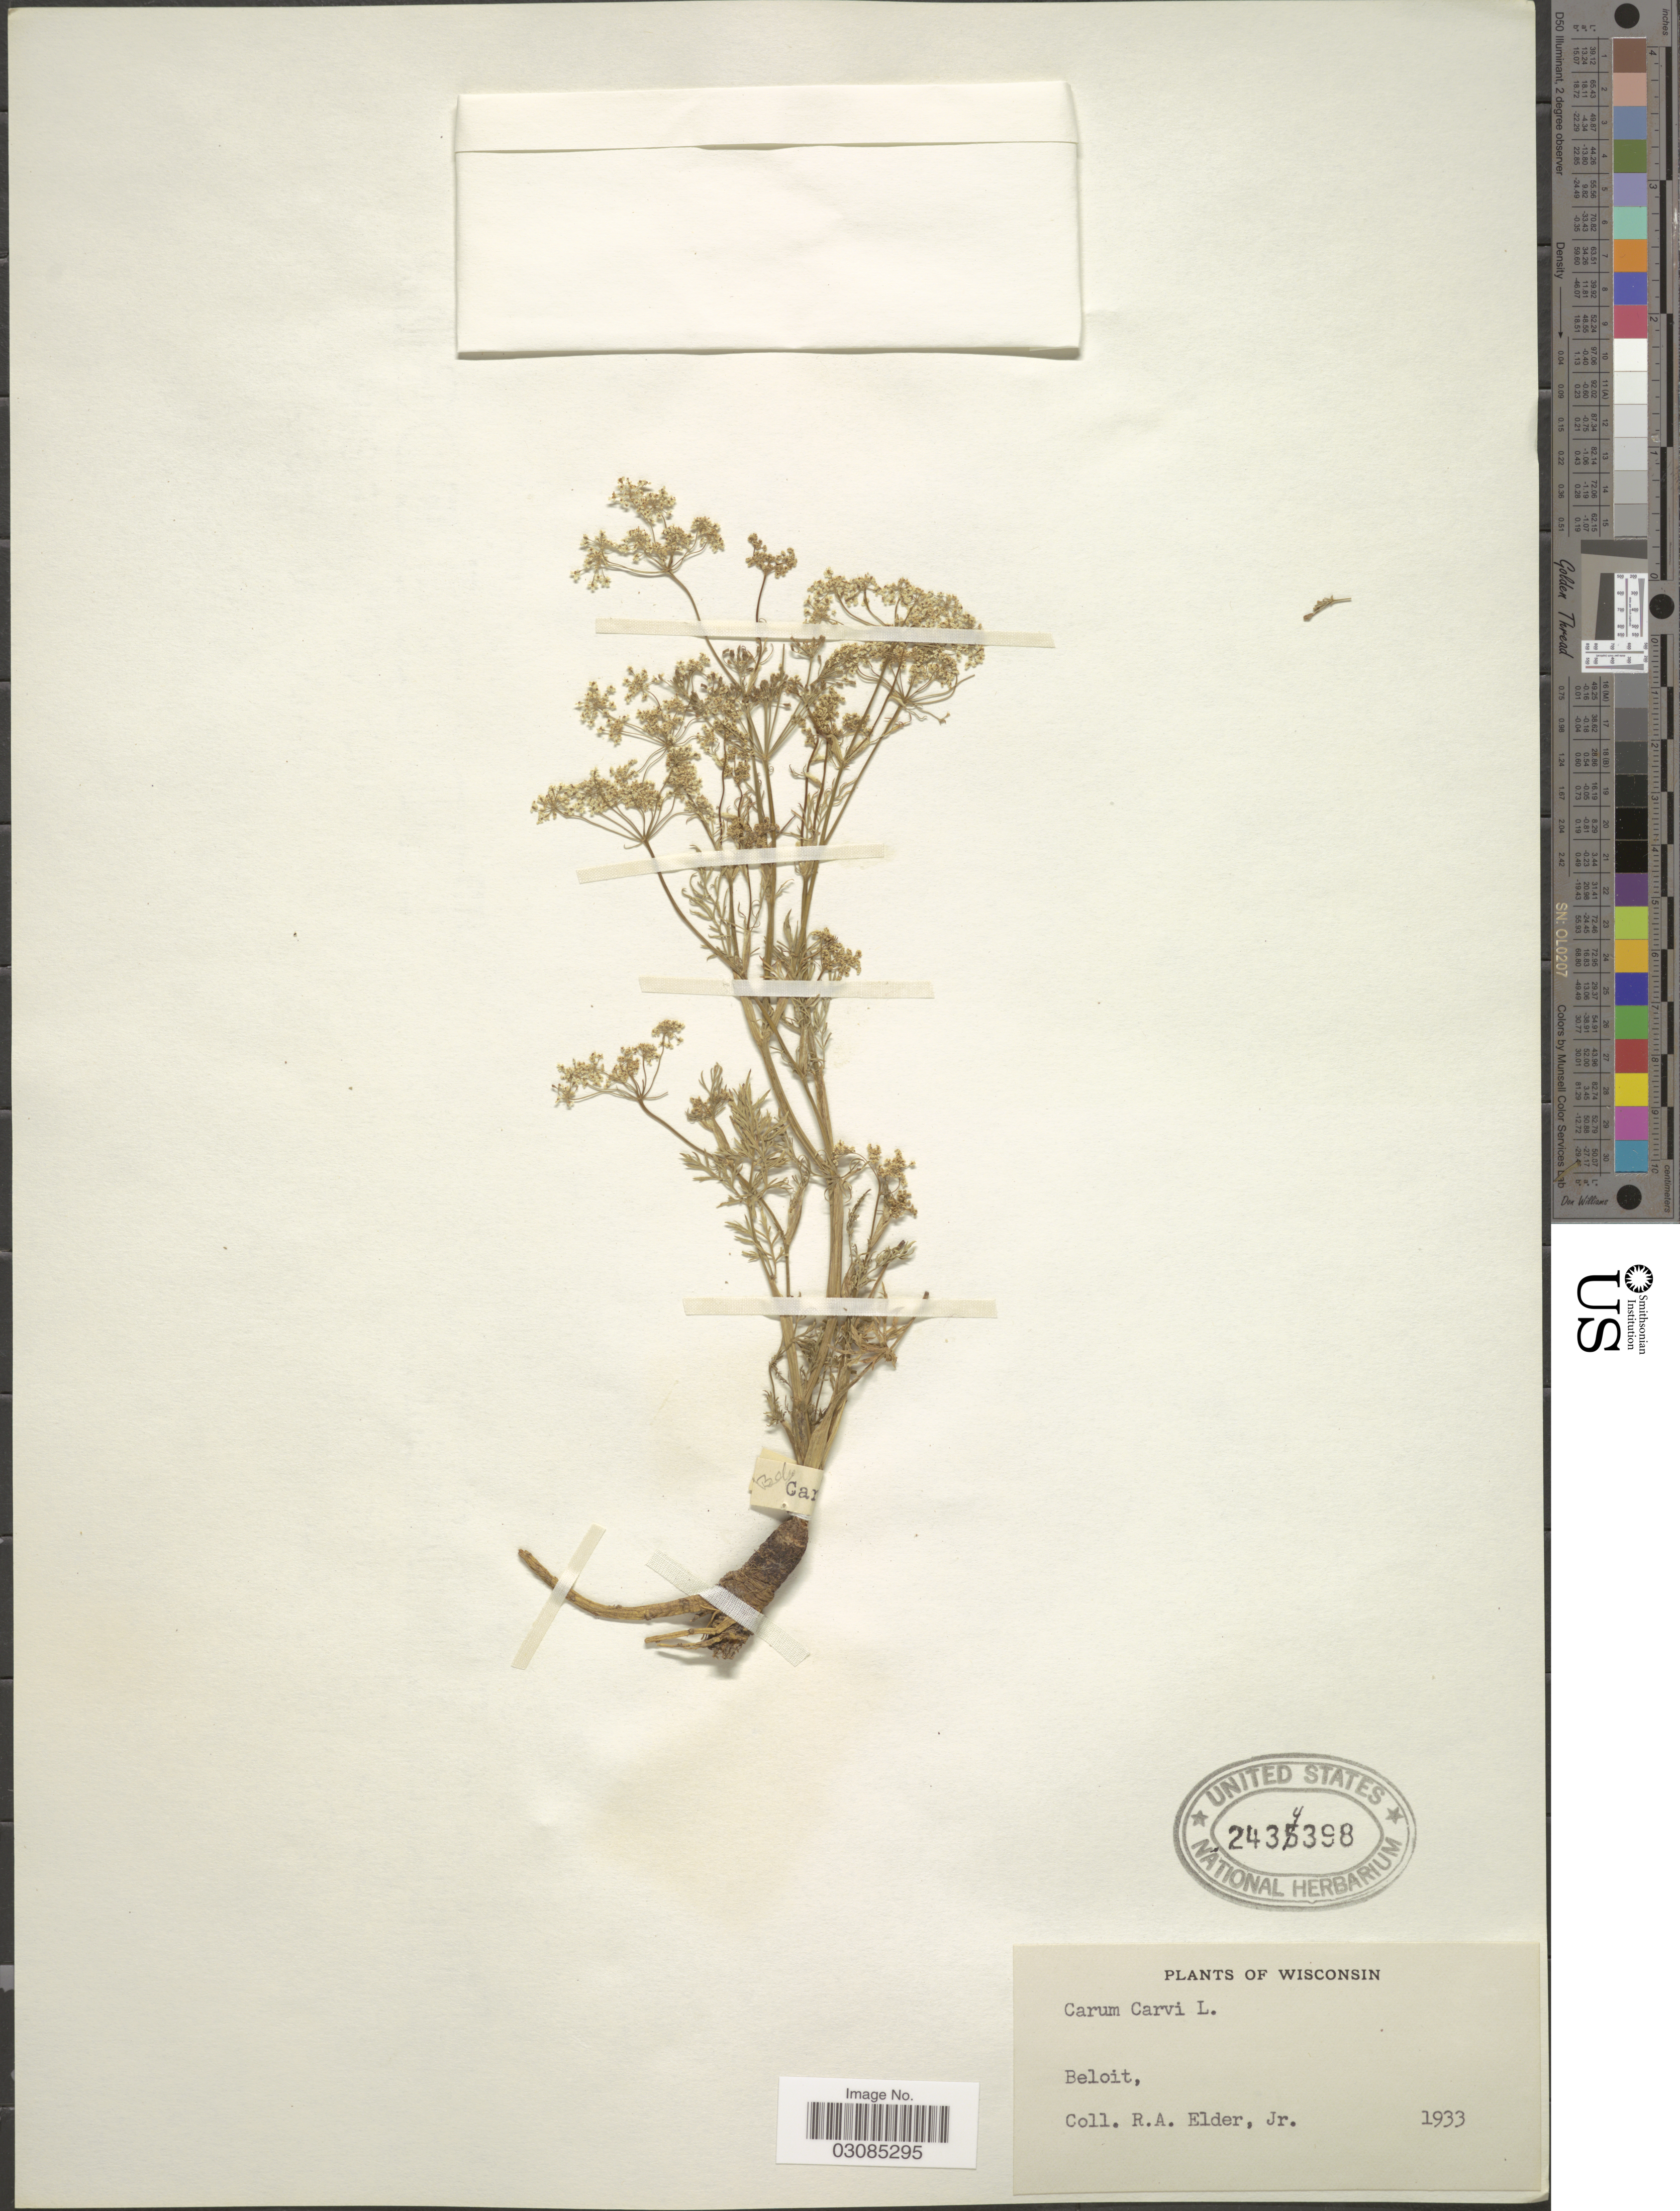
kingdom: Plantae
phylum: Tracheophyta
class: Magnoliopsida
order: Apiales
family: Apiaceae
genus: Carum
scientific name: Carum carvi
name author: L.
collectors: R. Elder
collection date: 1933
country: United States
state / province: Wisconsin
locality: Beloit.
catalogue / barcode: US 2434398